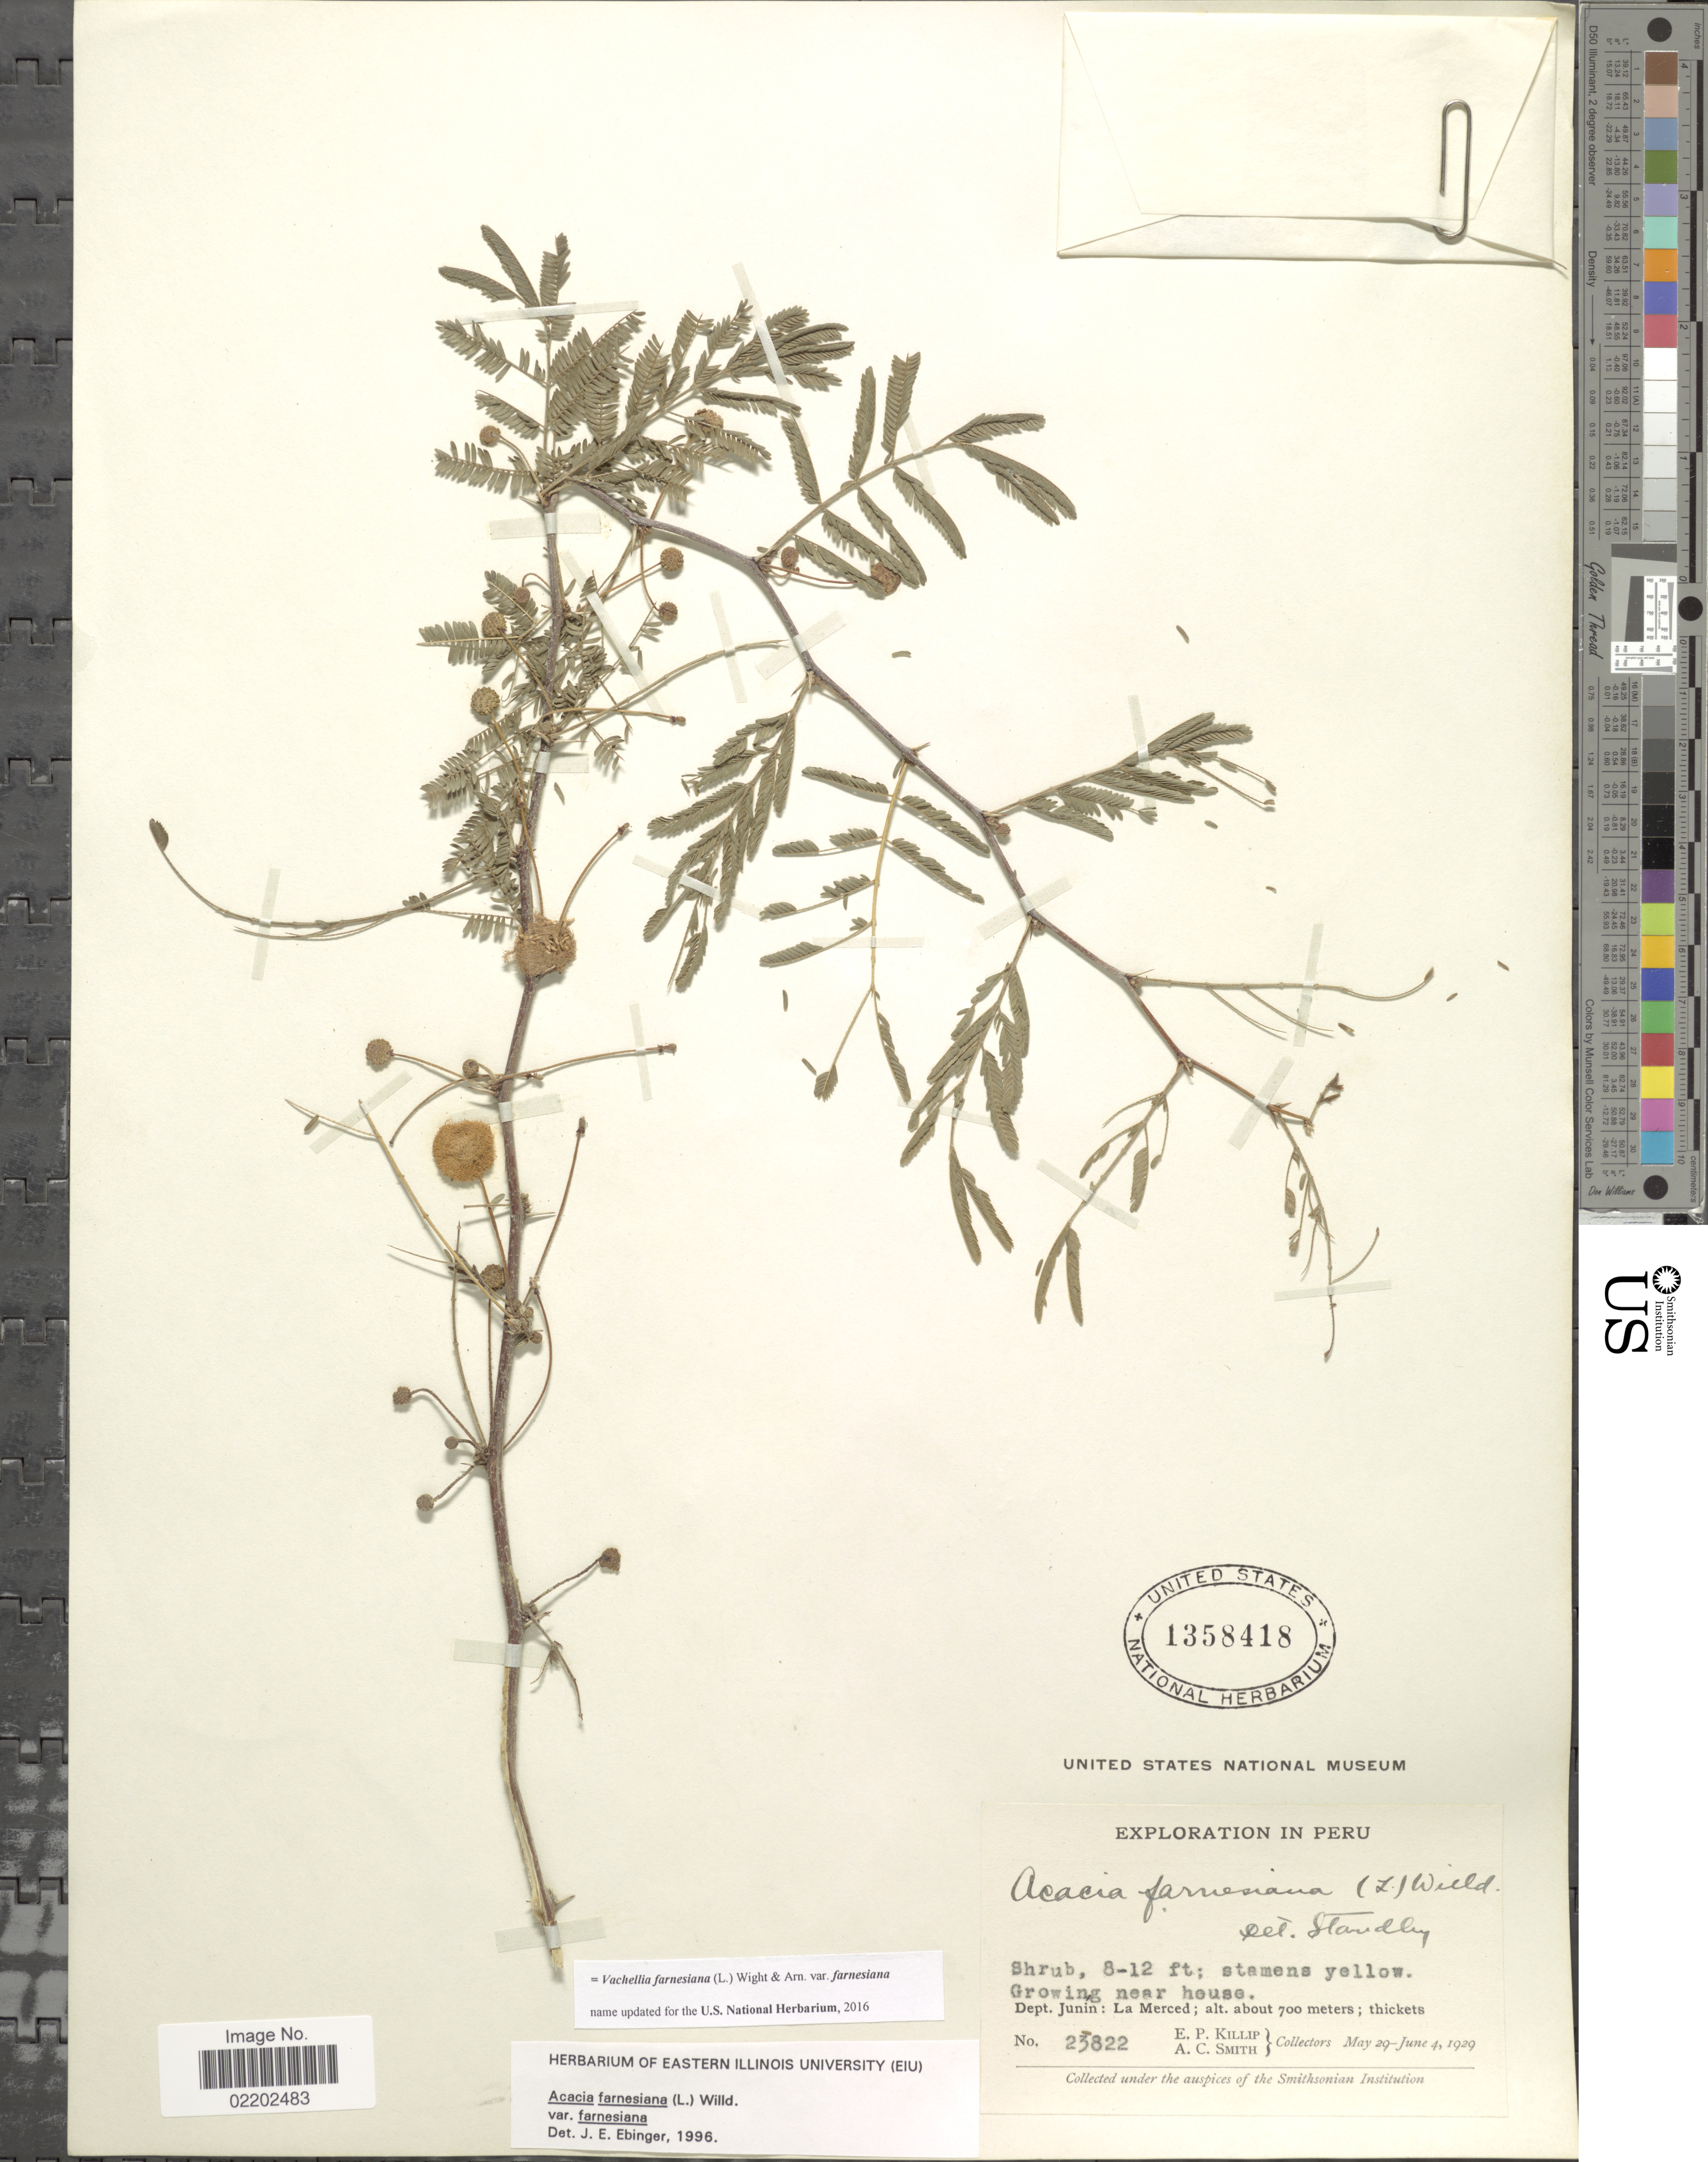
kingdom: Plantae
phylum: Tracheophyta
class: Magnoliopsida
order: Fabales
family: Fabaceae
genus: Vachellia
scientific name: Vachellia farnesiana var. farnesiana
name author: (L.) Wight & Arn.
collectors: E. P. Killip & A. C. Smith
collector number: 23822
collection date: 1929-03-29/1929-06-04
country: Peru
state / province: Junín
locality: Growing near house: La Merced; thickets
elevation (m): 700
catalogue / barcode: US 1358418